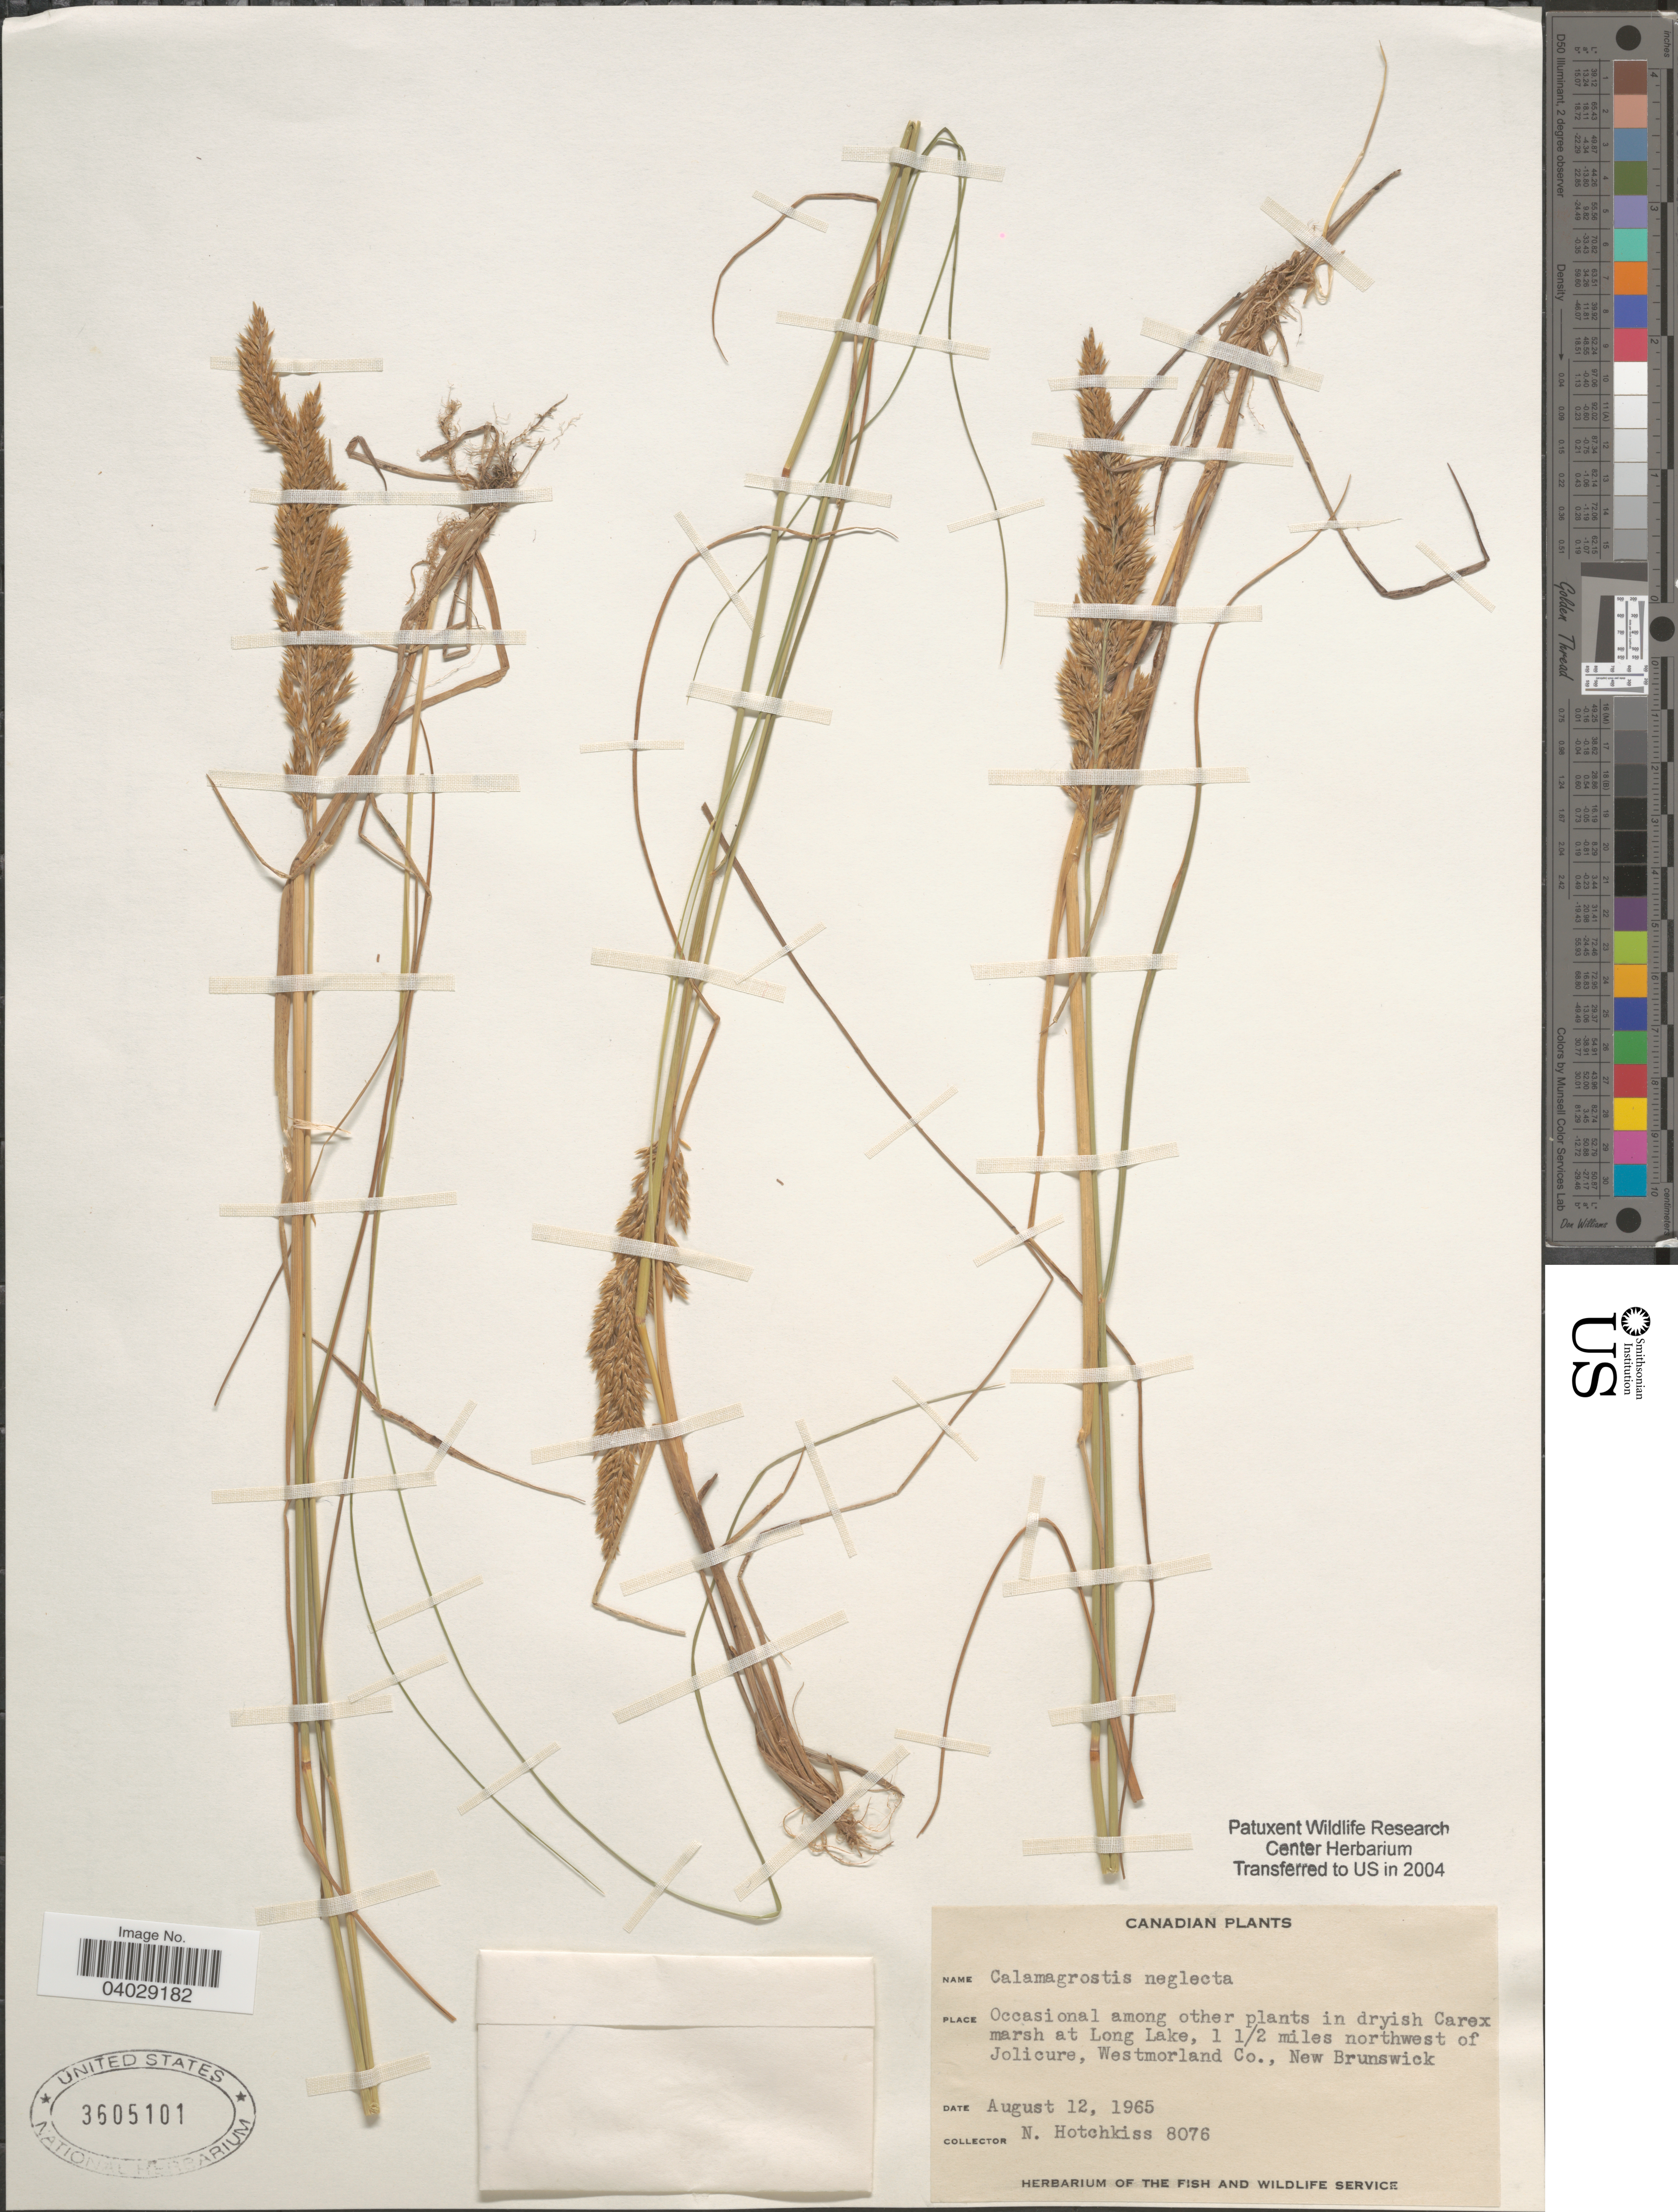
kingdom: Plantae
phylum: Tracheophyta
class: Liliopsida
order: Poales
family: Poaceae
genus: Calamagrostis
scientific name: Calamagrostis neglecta (Ehrh.) Gaertner et al.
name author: (Ehrhart) G. Gaertn. et al.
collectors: N. Hotchkiss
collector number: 8076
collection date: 1965-08-12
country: Canada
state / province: New Brunswick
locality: At Long Lake, 1 ½ miles northwest of Jolicure, Westmorland Co.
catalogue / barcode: US 3605101